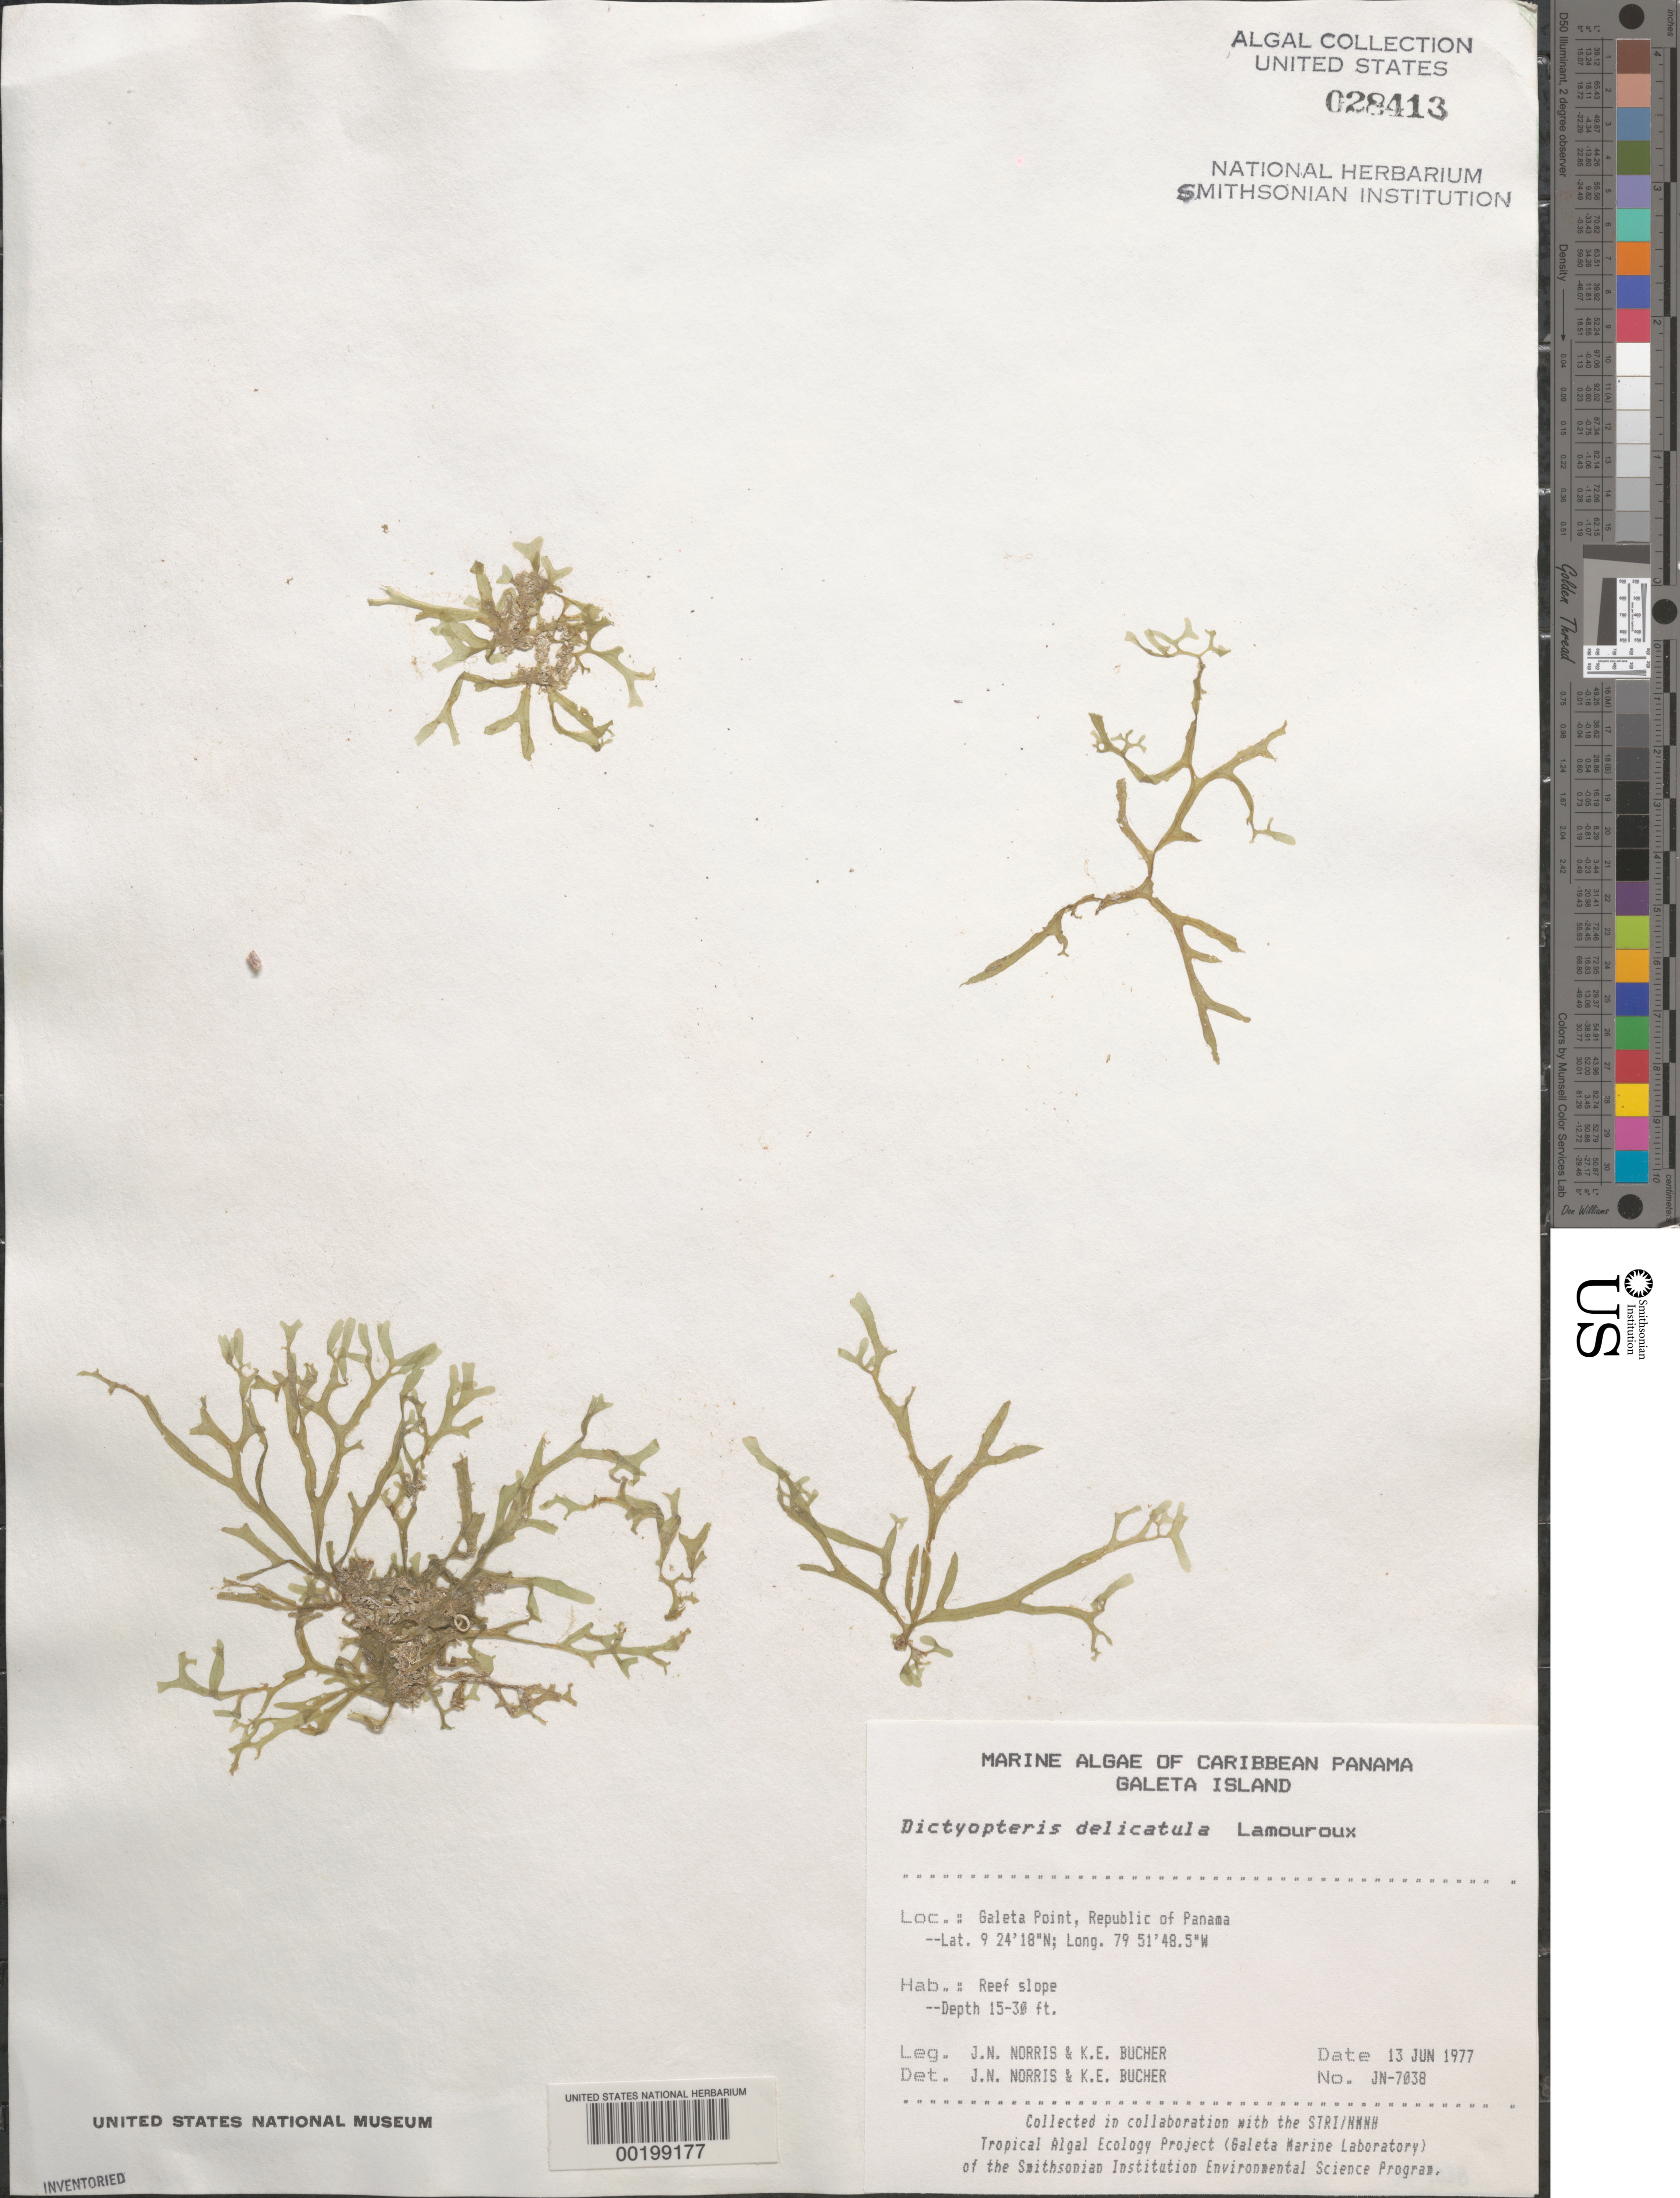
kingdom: Chromista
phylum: Ochrophyta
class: Phaeophyceae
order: Dictyotales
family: Dictyotaceae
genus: Dictyopteris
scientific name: Dictyopteris delicatula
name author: J.V.Lamouroux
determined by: Norris, J. N.; Bucher, K. E.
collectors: J. N. Norris & K. E. Bucher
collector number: JN-7038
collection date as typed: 13 Jun 1977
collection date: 1977-06-13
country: Panama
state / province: Colón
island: Galeta Island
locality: Galeta Point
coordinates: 9 24' 18" N, 79 51' 48.5" W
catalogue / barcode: US 28413